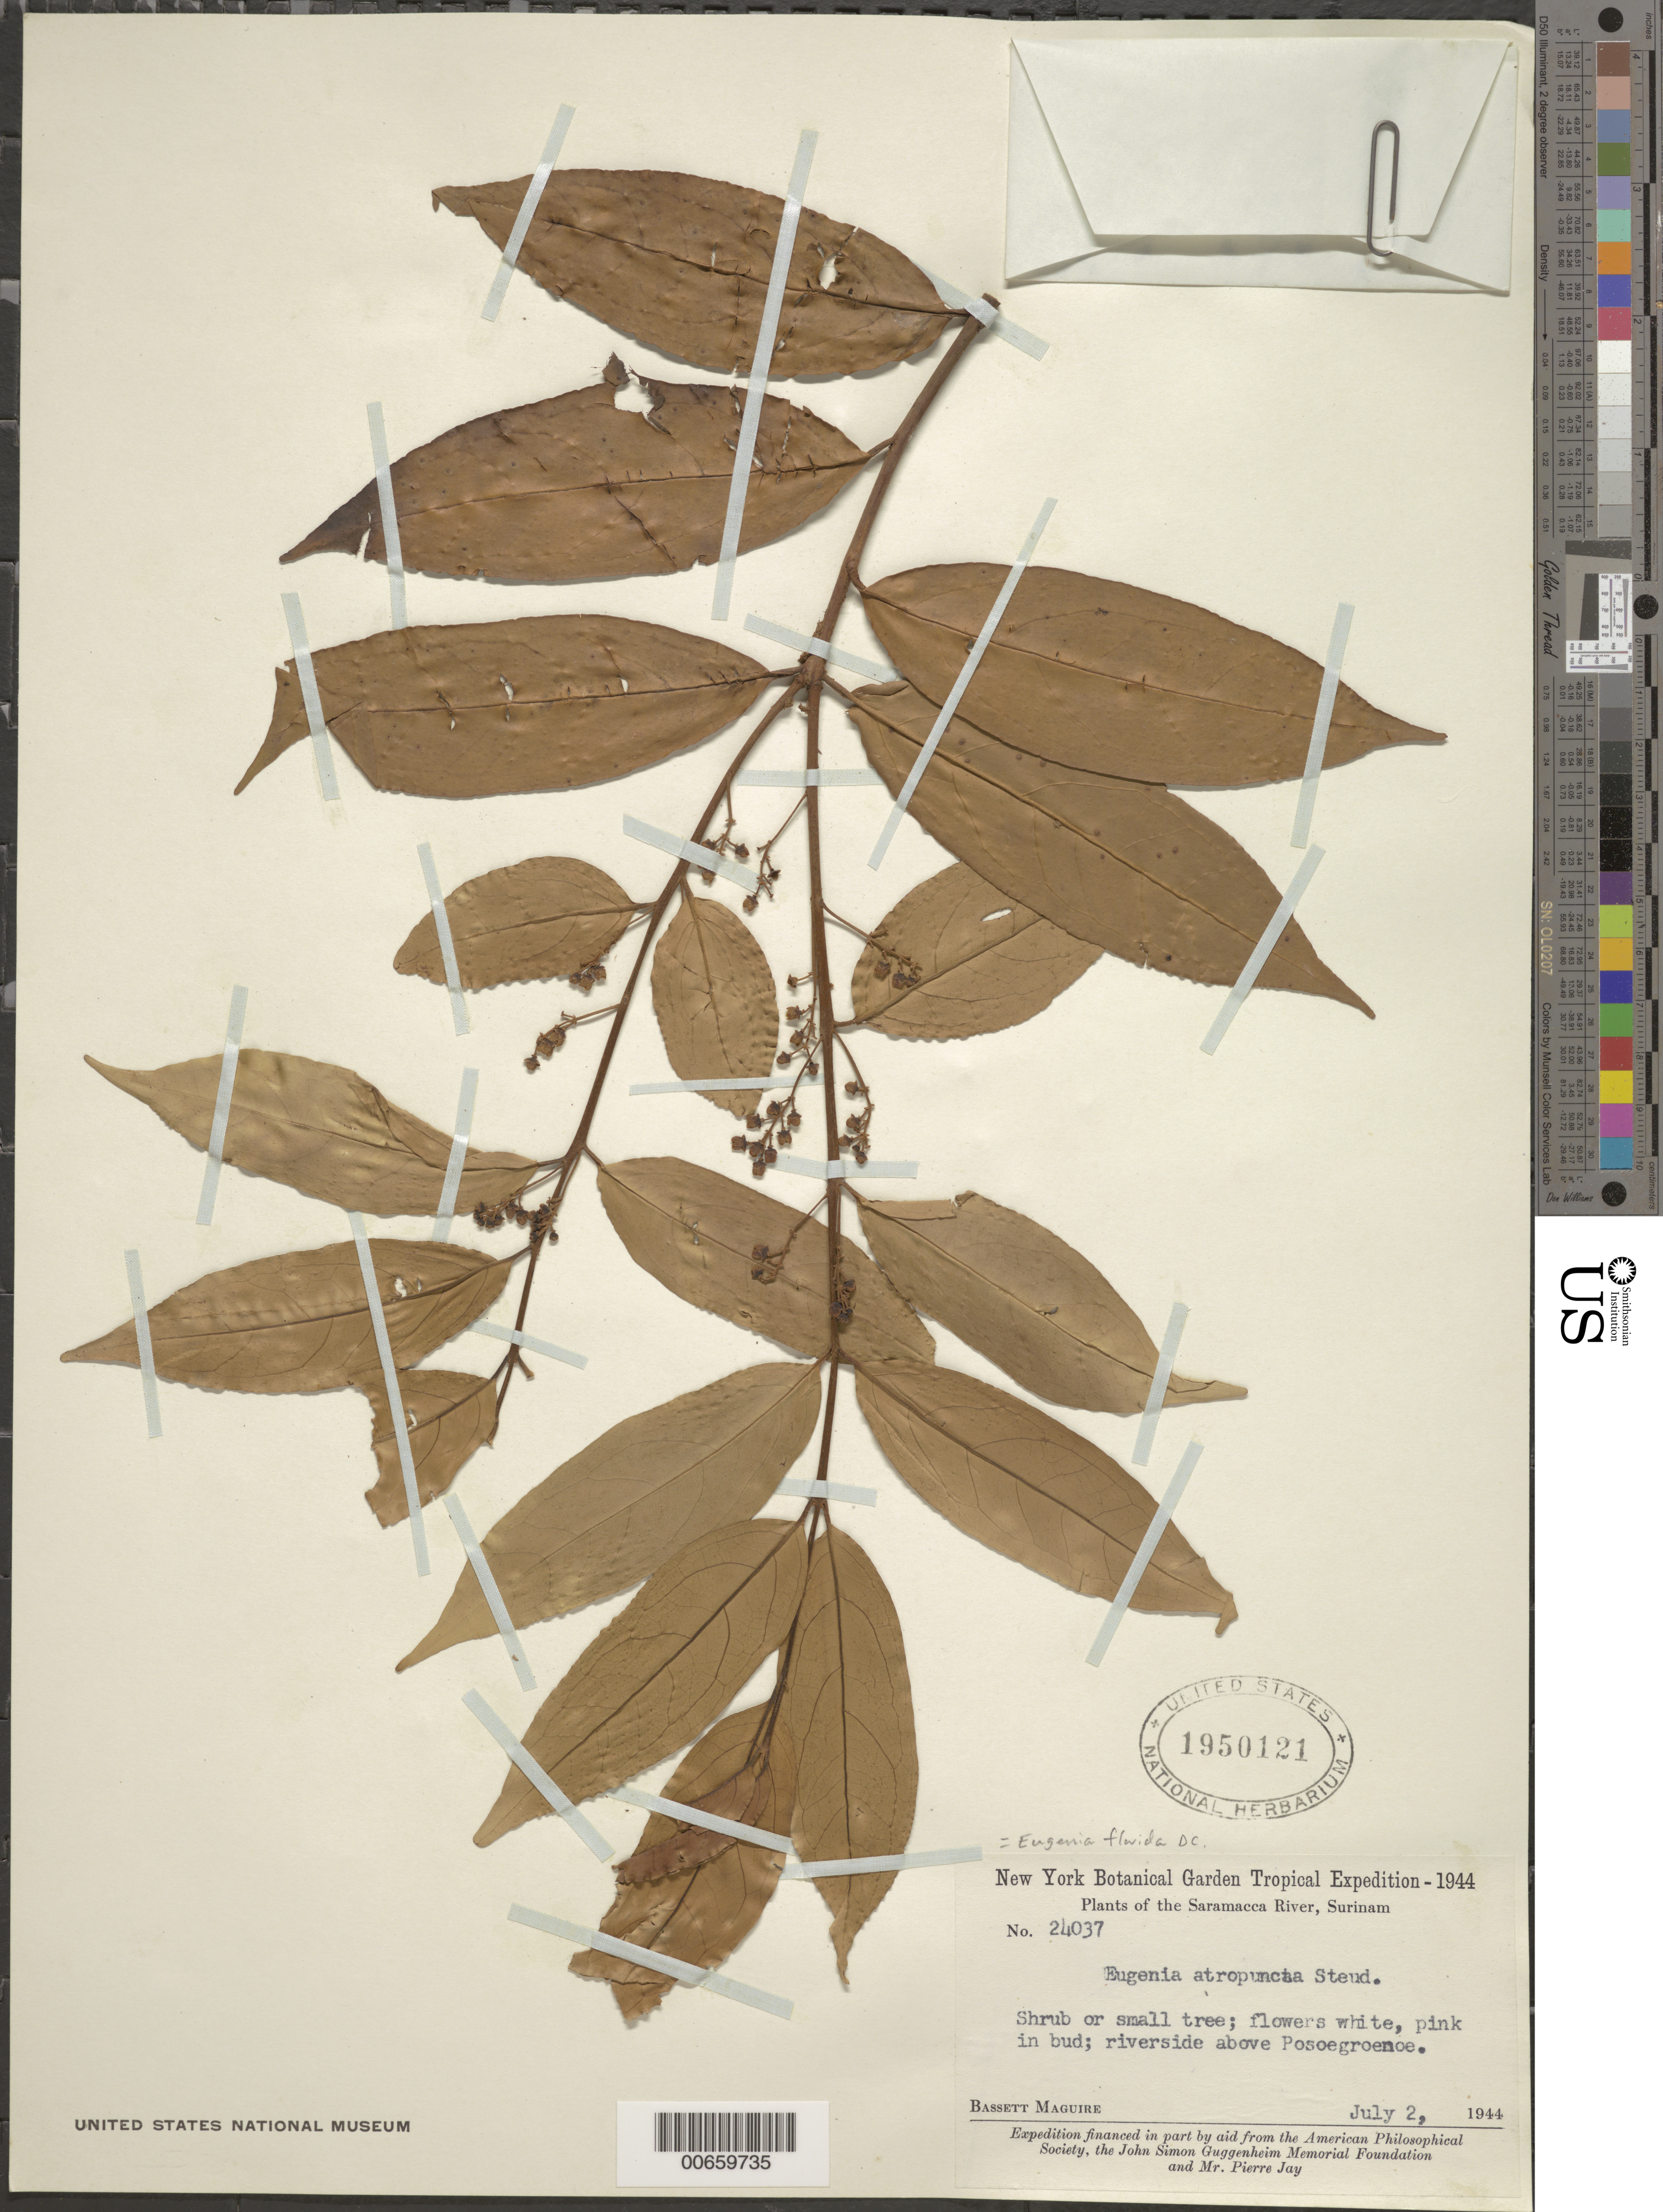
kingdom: Plantae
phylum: Tracheophyta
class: Magnoliopsida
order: Myrtales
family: Myrtaceae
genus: Eugenia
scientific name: Eugenia florida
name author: DC.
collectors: B. Maguire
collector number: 24037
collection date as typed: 2-Jul-44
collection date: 1944-07-02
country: Suriname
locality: Saramacca River Headwaters, Posoegronoe Village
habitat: Riverside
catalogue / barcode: US 1950121